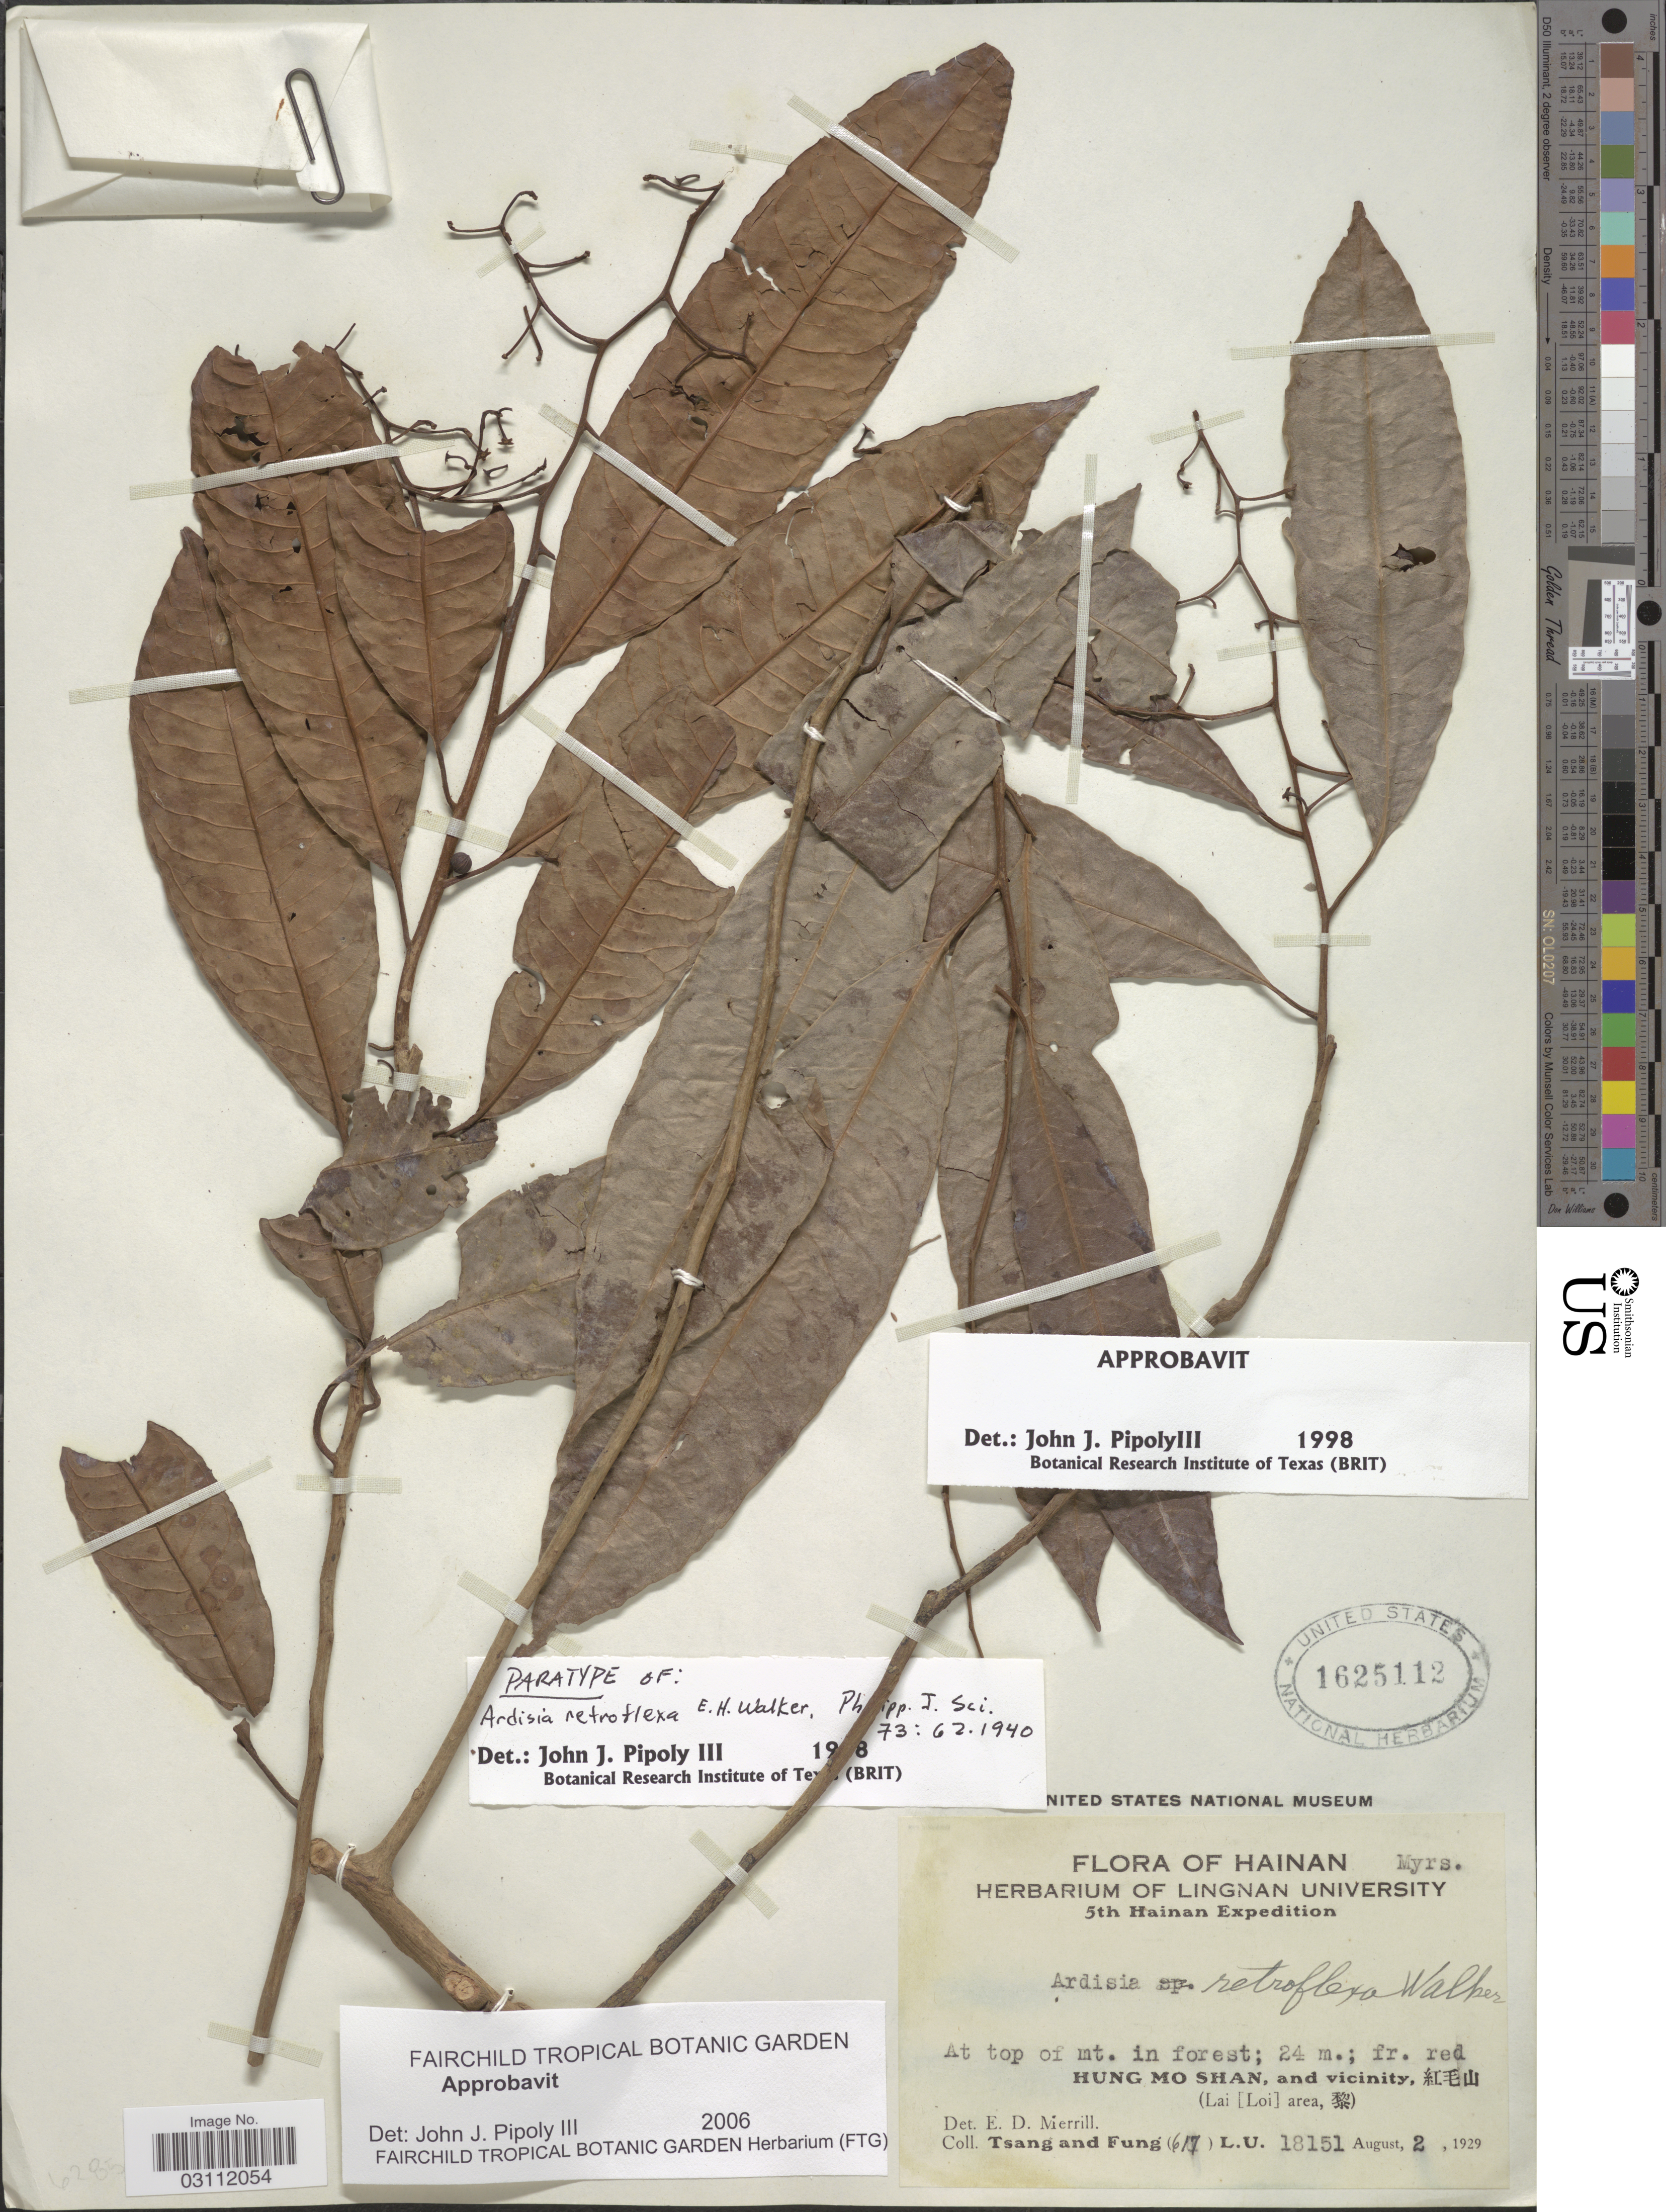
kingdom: Plantae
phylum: Tracheophyta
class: Magnoliopsida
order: Ericales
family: Primulaceae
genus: Ardisia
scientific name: Ardisia retroflexa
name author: E. Walker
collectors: -- Tsang & Fung, --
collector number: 617/L.U. 18151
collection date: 1929-08-02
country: China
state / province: Hainan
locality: Hung Mo Shan, and vicinity, (Lai [Loi] area). At top of mt. in forest.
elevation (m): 24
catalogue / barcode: US 1625112